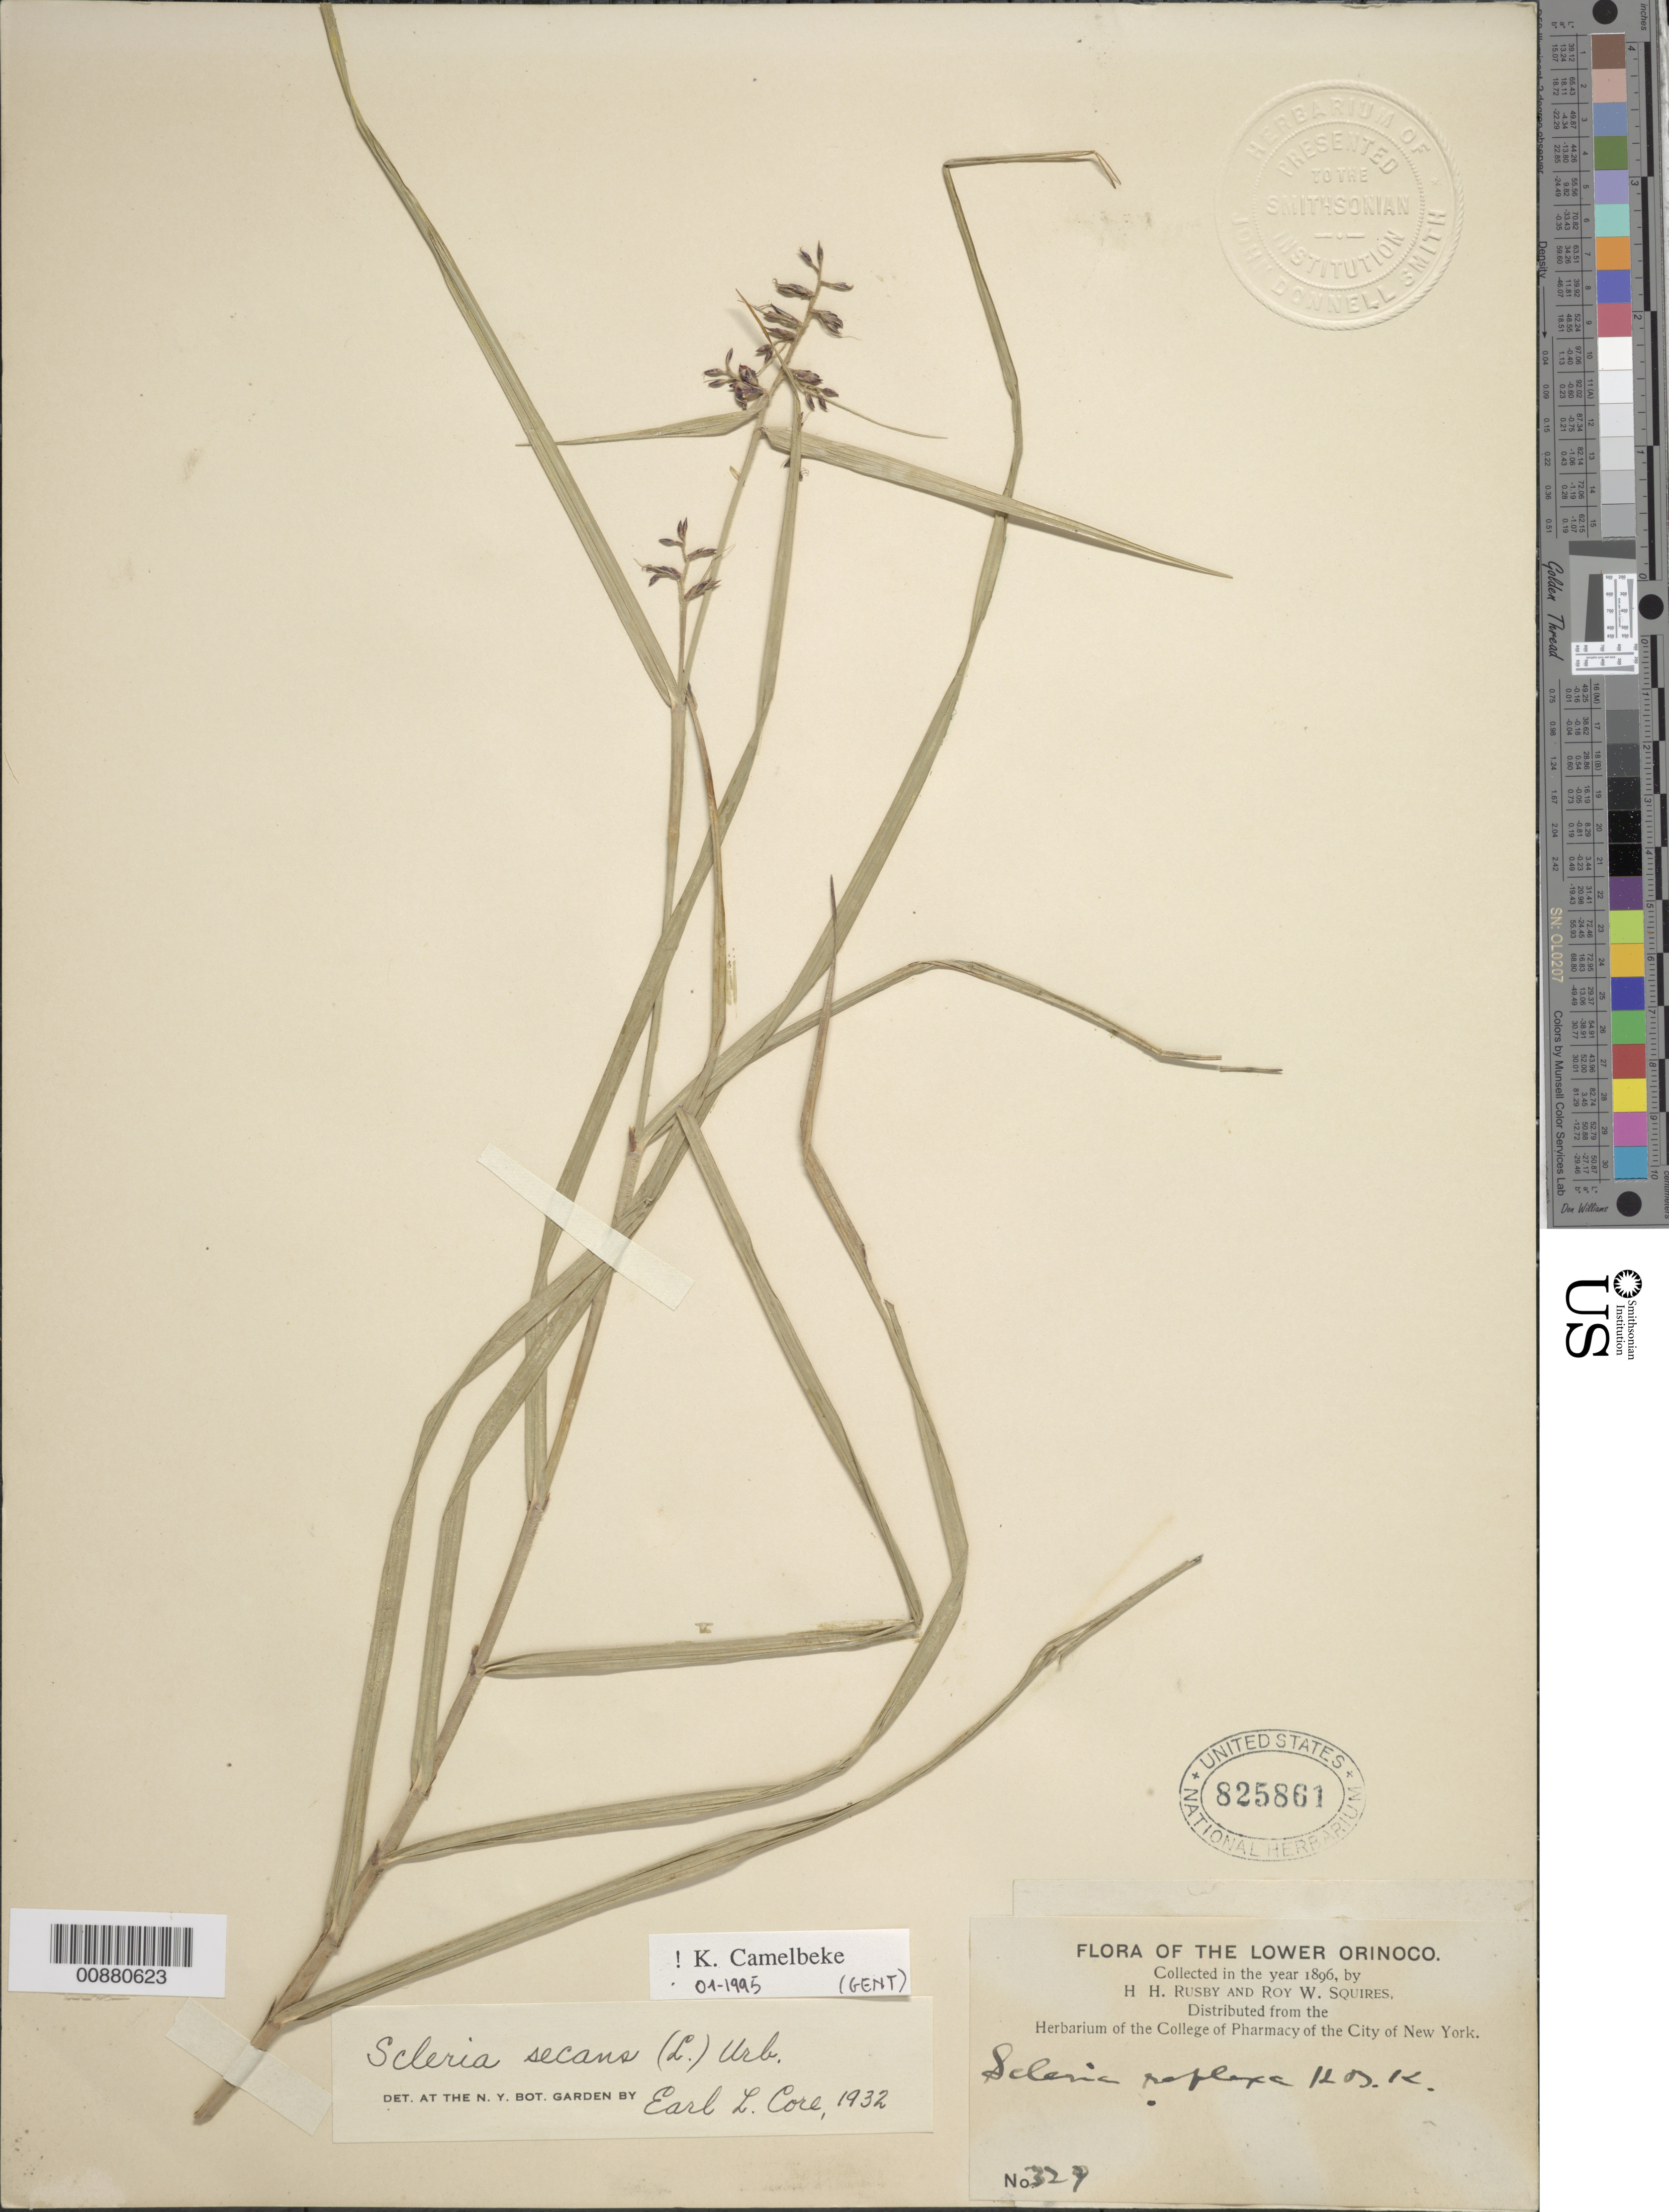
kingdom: Plantae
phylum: Tracheophyta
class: Liliopsida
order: Poales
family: Cyperaceae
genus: Scleria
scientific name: Scleria secans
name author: (L.) Urb.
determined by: Camelbeke, K.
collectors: H. H. Rusby & R. Squires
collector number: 329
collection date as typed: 1896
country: Venezuela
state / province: Delta Amacuro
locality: Lower Orinoco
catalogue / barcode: US 825861